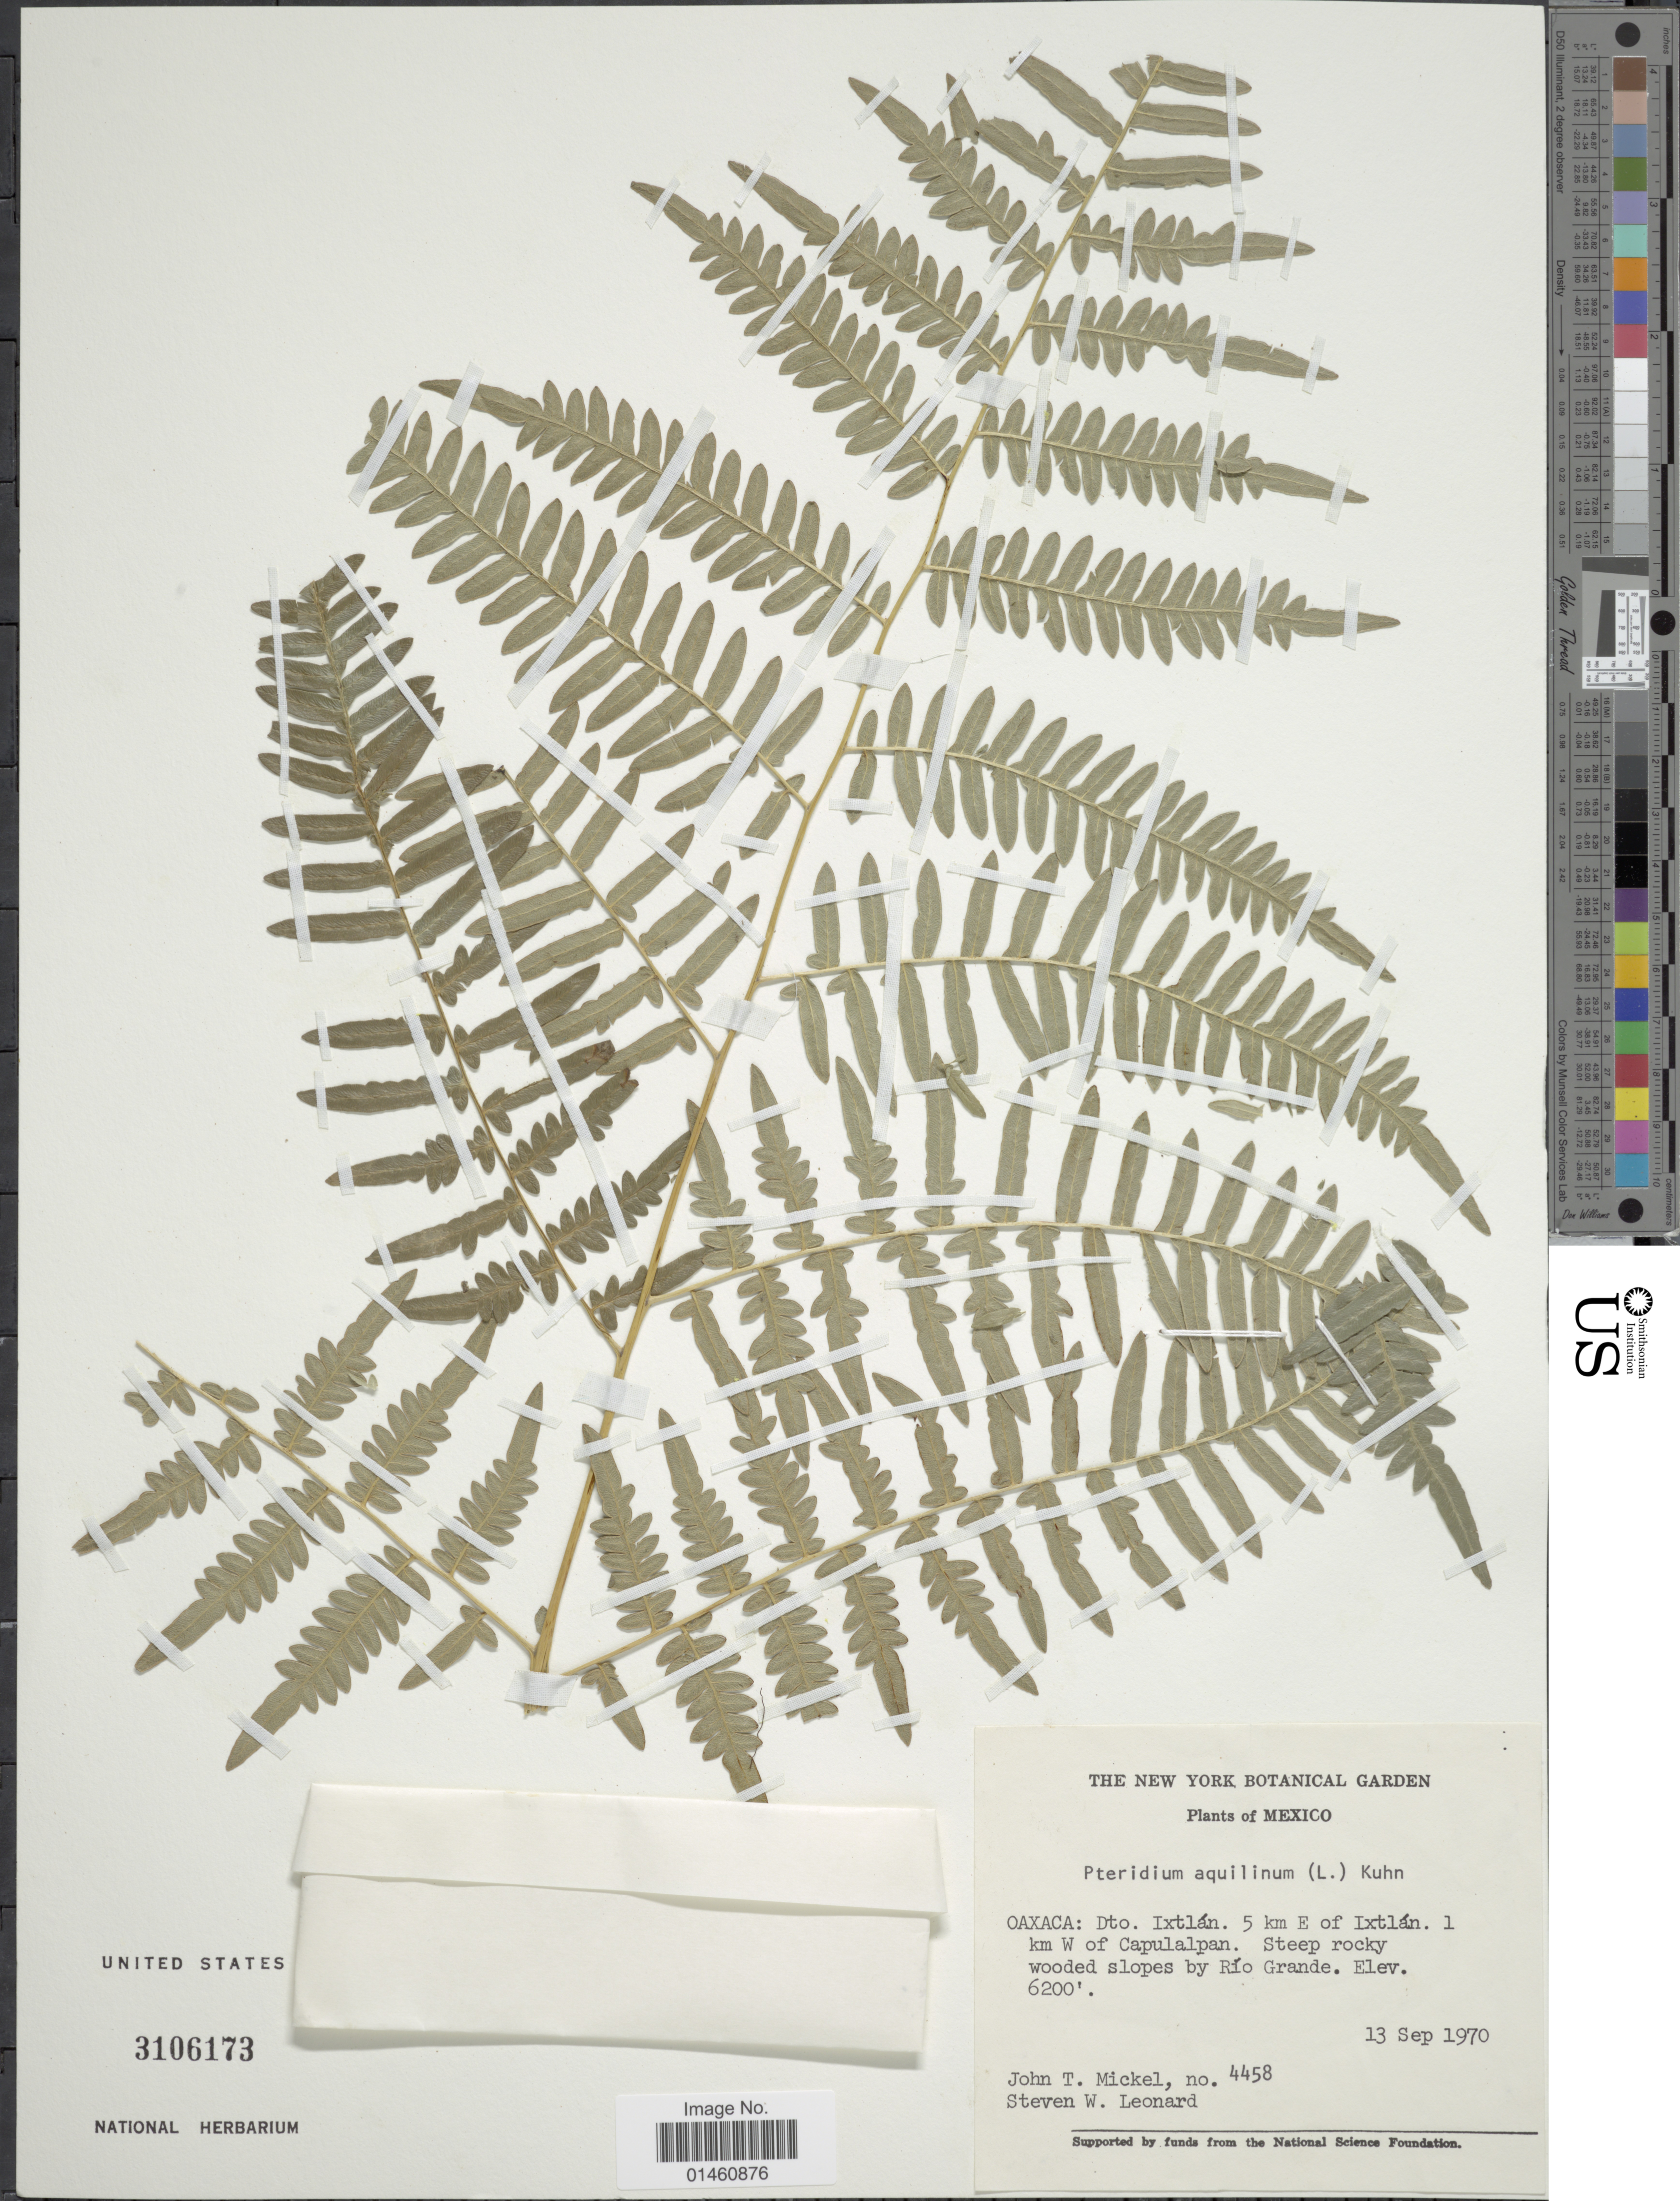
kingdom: Plantae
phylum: Tracheophyta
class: Polypodiopsida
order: Polypodiales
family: Dennstaedtiaceae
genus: Pteridium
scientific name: Pteridium caudatum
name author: (L.) Maxon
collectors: J. T. Mickel & S. W. Leonard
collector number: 4458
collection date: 1970-09-13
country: Mexico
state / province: Oaxaca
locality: Dto. Ixtlán. 5 km E of Ixtlán. 1 km W of Capulalpan, steep rocky wooded slopes by Rio Grande.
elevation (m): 1890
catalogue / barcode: US 3106173